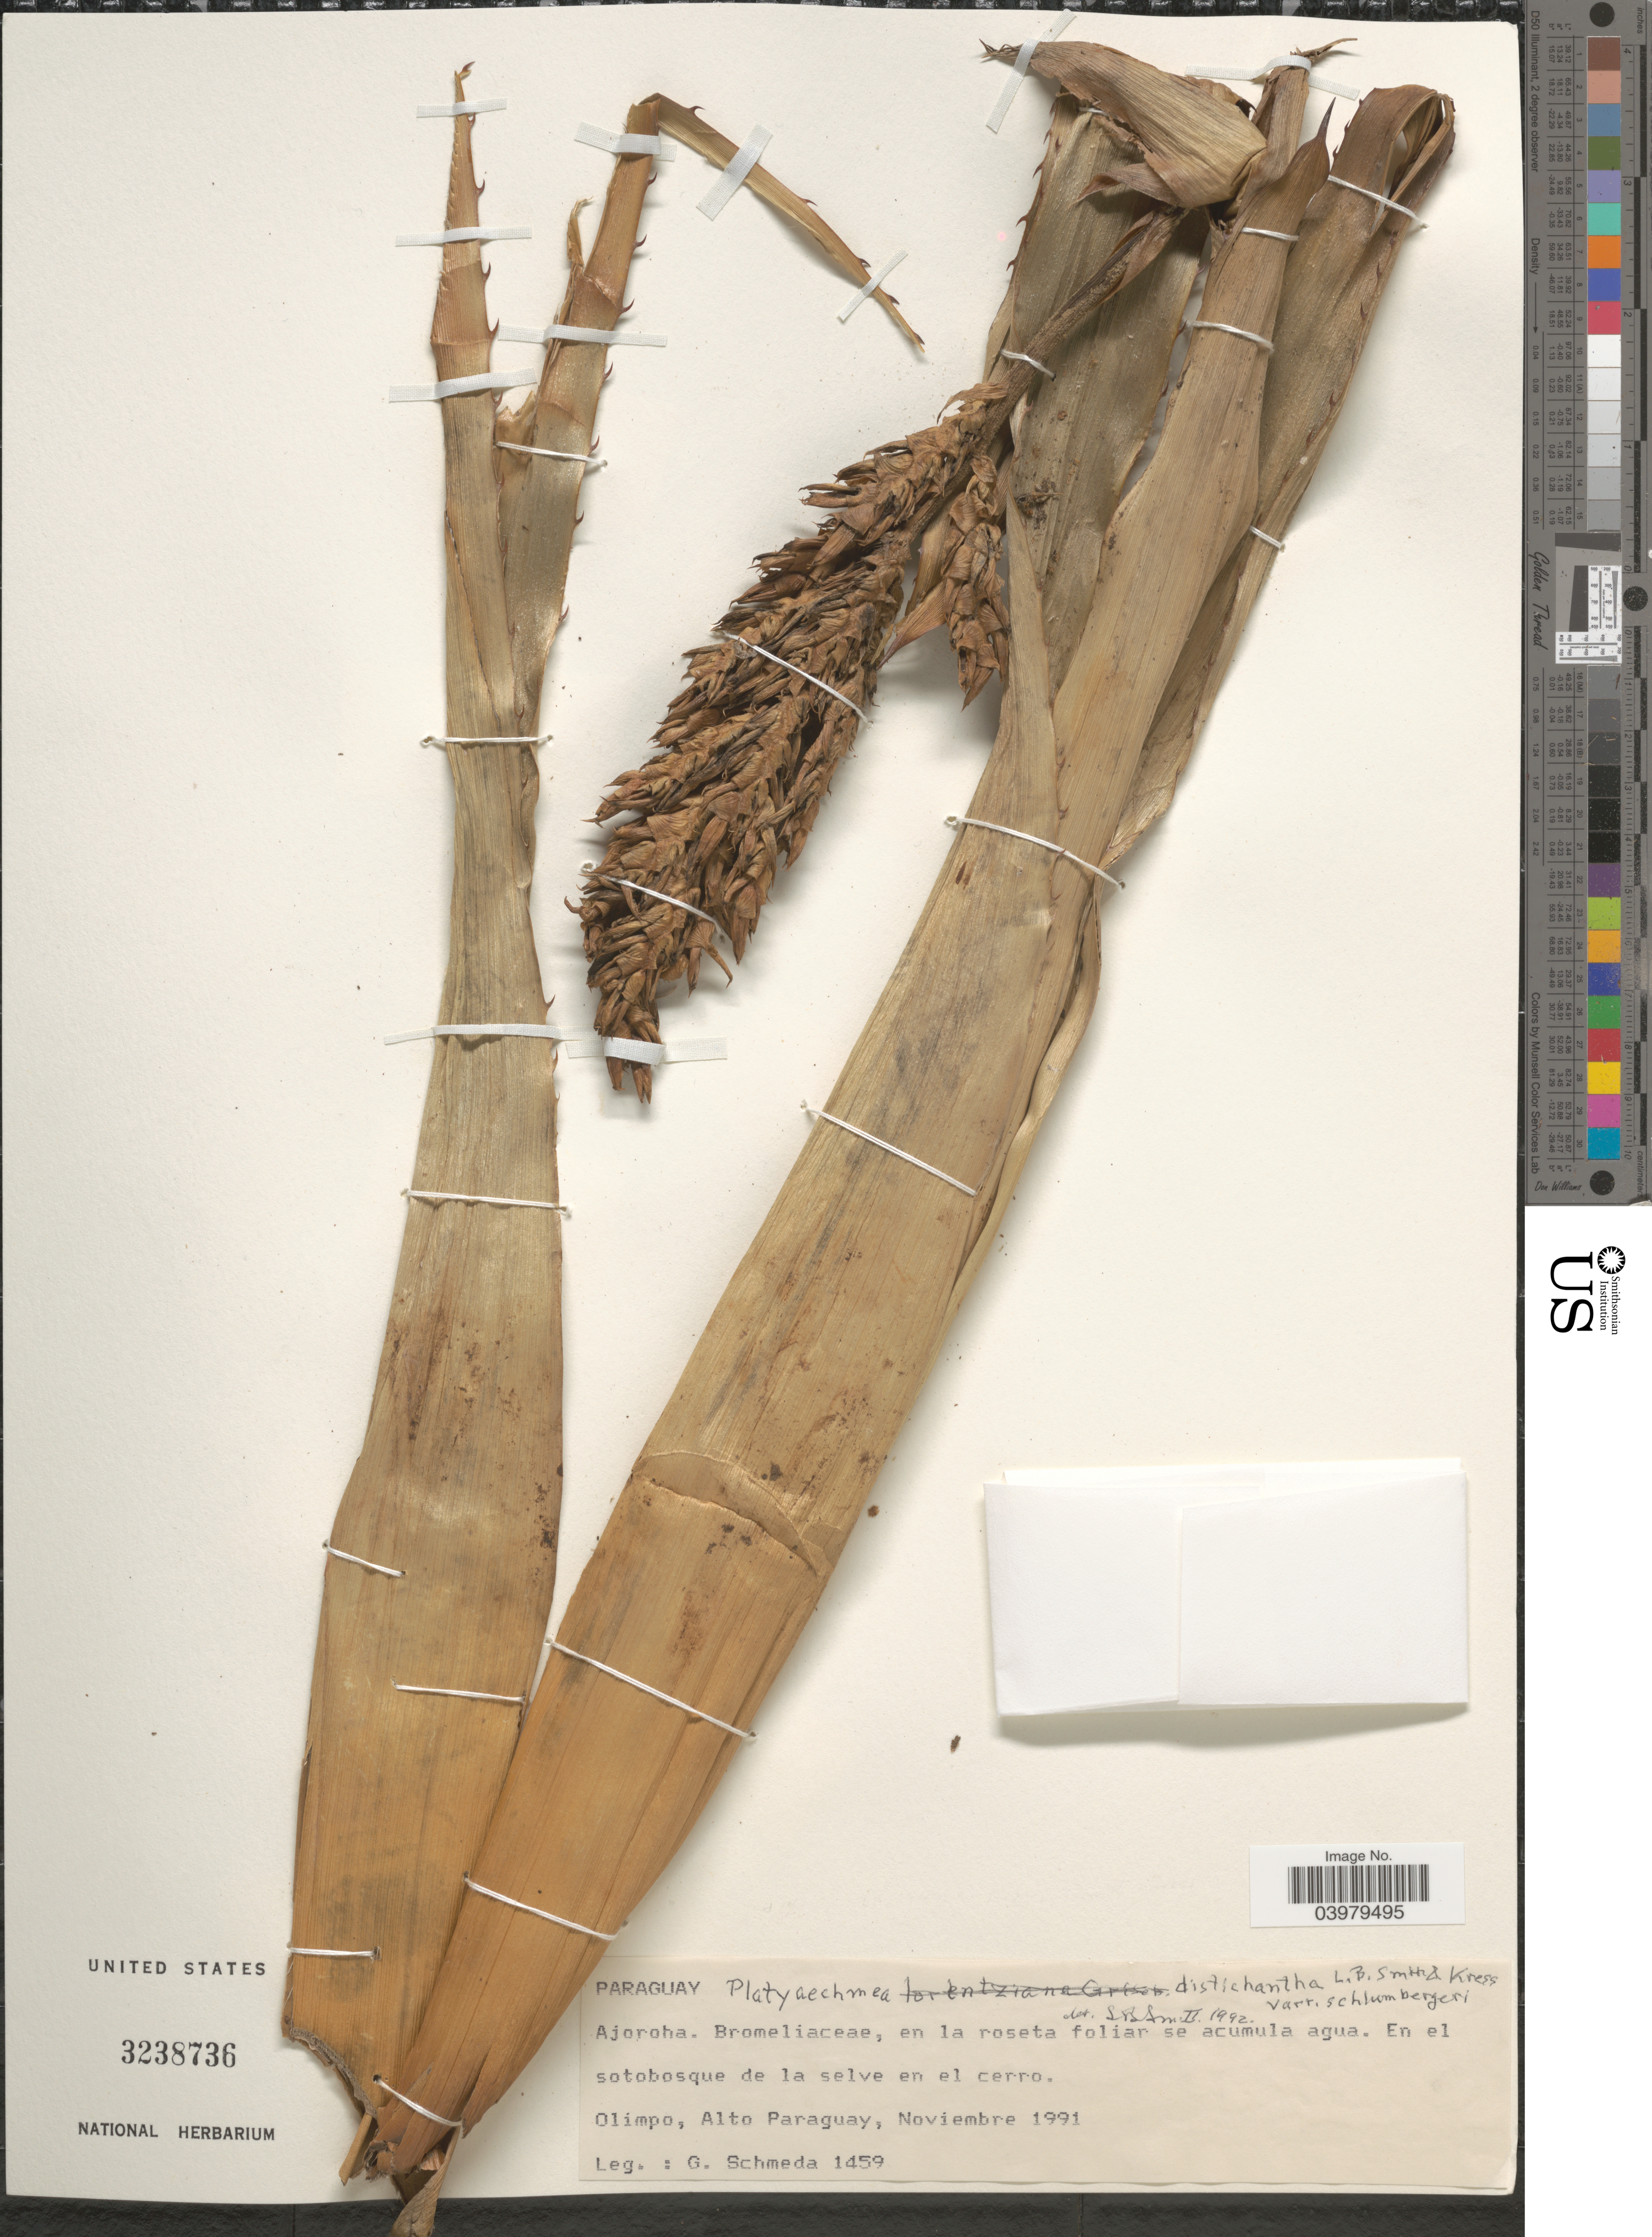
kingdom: Plantae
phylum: Tracheophyta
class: Liliopsida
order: Poales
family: Bromeliaceae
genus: Aechmea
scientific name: Aechmea distichantha var. schlumbergeri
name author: É. Morren ex Mez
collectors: G. Schmeda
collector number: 1459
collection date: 1991-11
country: Paraguay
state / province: Alto Paraguay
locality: Olimpo.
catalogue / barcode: US 3238736